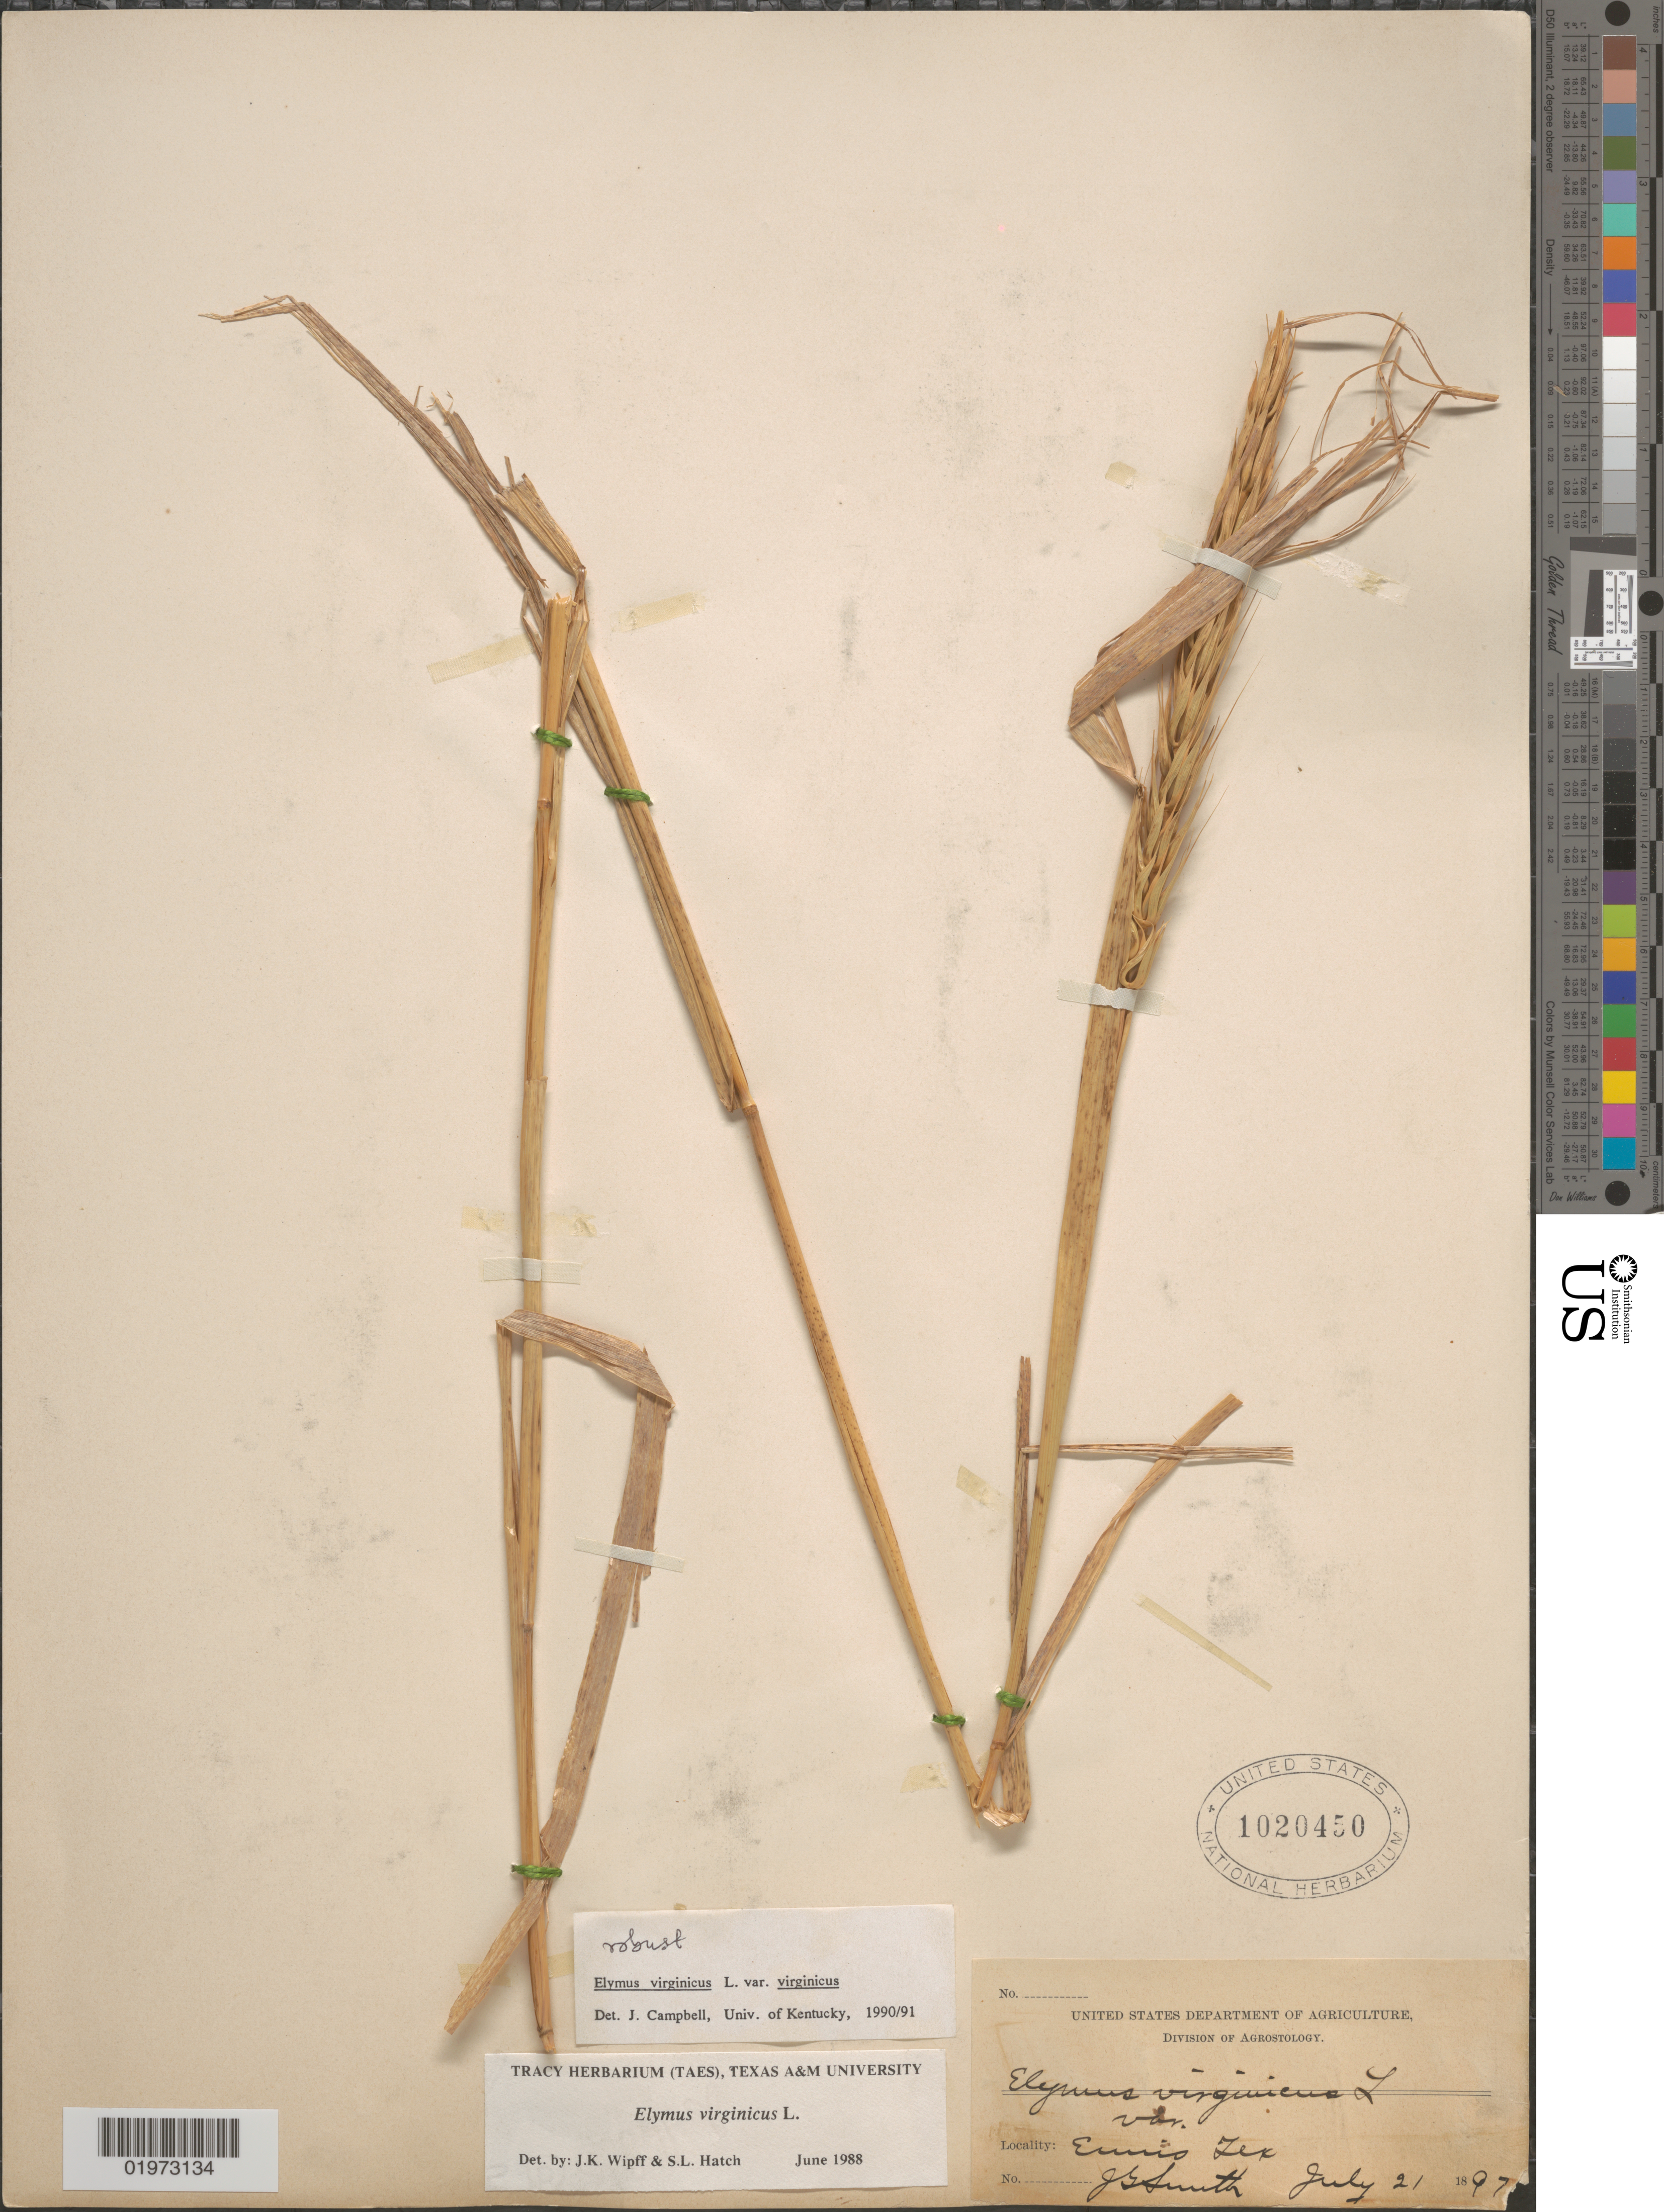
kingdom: Plantae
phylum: Tracheophyta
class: Liliopsida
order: Poales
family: Poaceae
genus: Elymus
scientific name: Elymus virginicus var. virginicus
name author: L.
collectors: J. G. Smith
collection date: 1897-07-21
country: United States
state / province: Texas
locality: Ennis.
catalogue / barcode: US 1020450